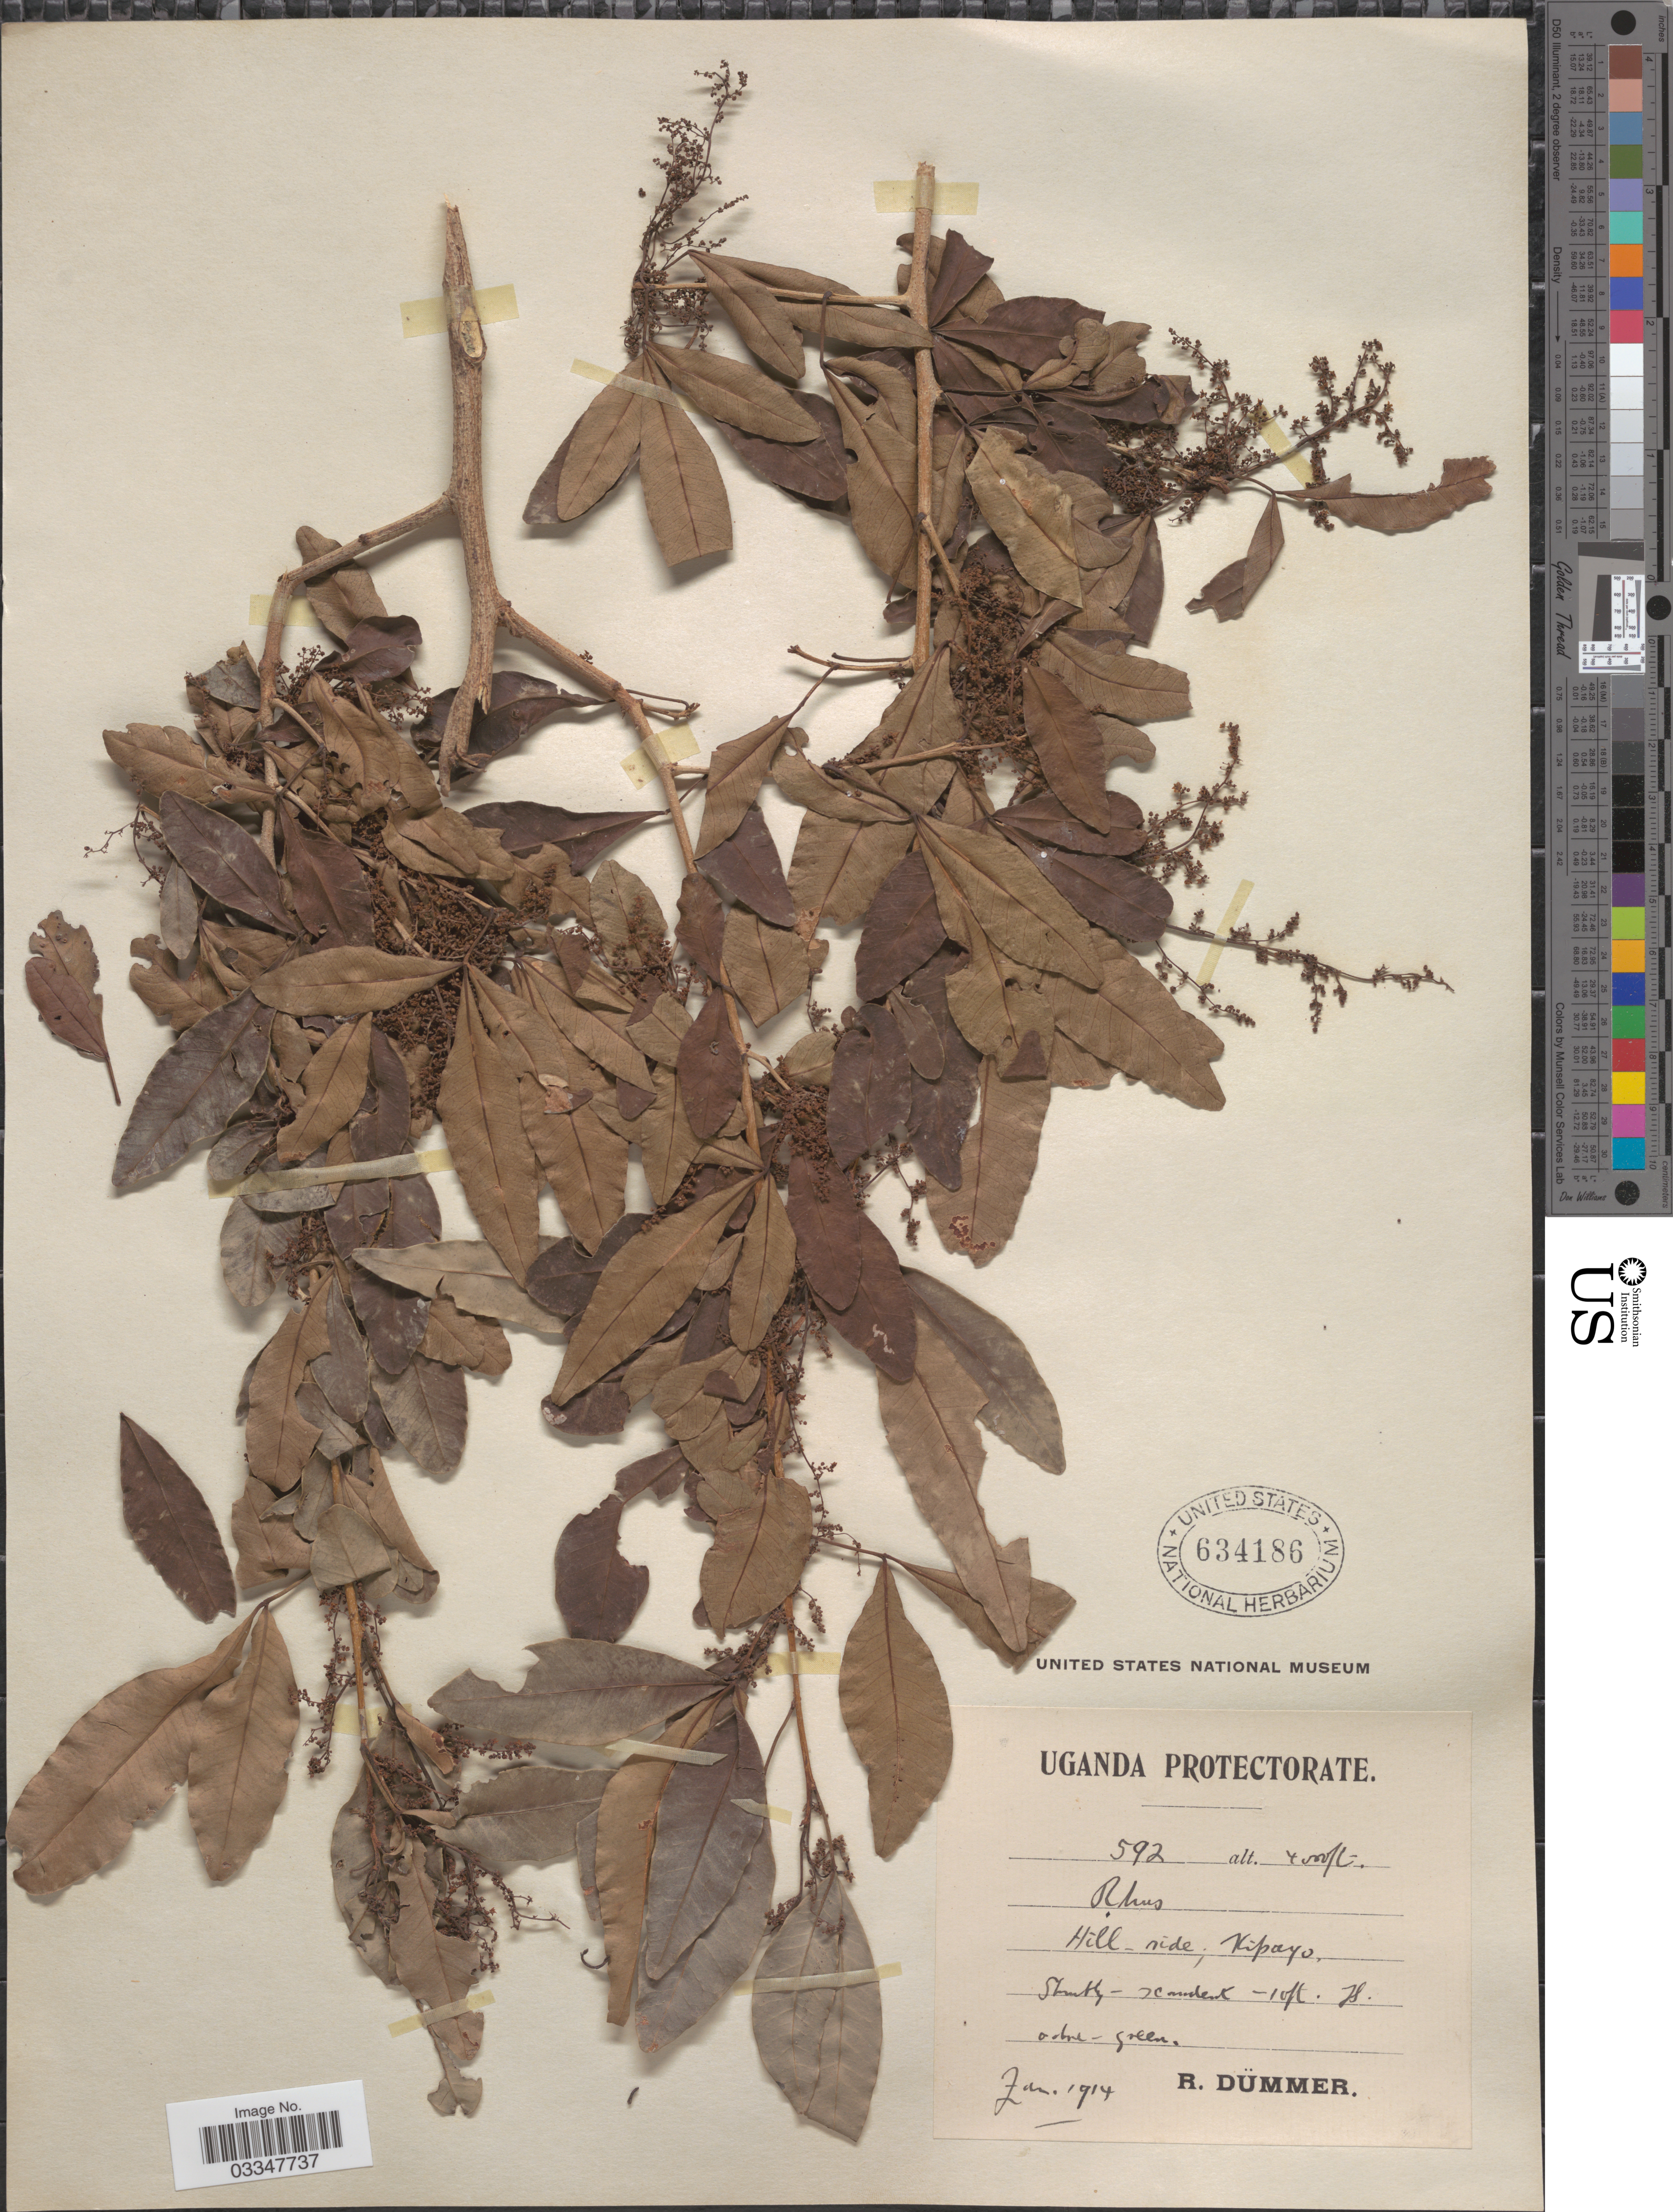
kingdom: Plantae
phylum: Tracheophyta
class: Magnoliopsida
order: Sapindales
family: Anacardiaceae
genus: Rhus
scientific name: Rhus sp.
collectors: R. A. Dümmer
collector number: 592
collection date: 1914-01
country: Uganda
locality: Uganda Protectorate. Hill-side, Kipayo.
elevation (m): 1219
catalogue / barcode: US 634186